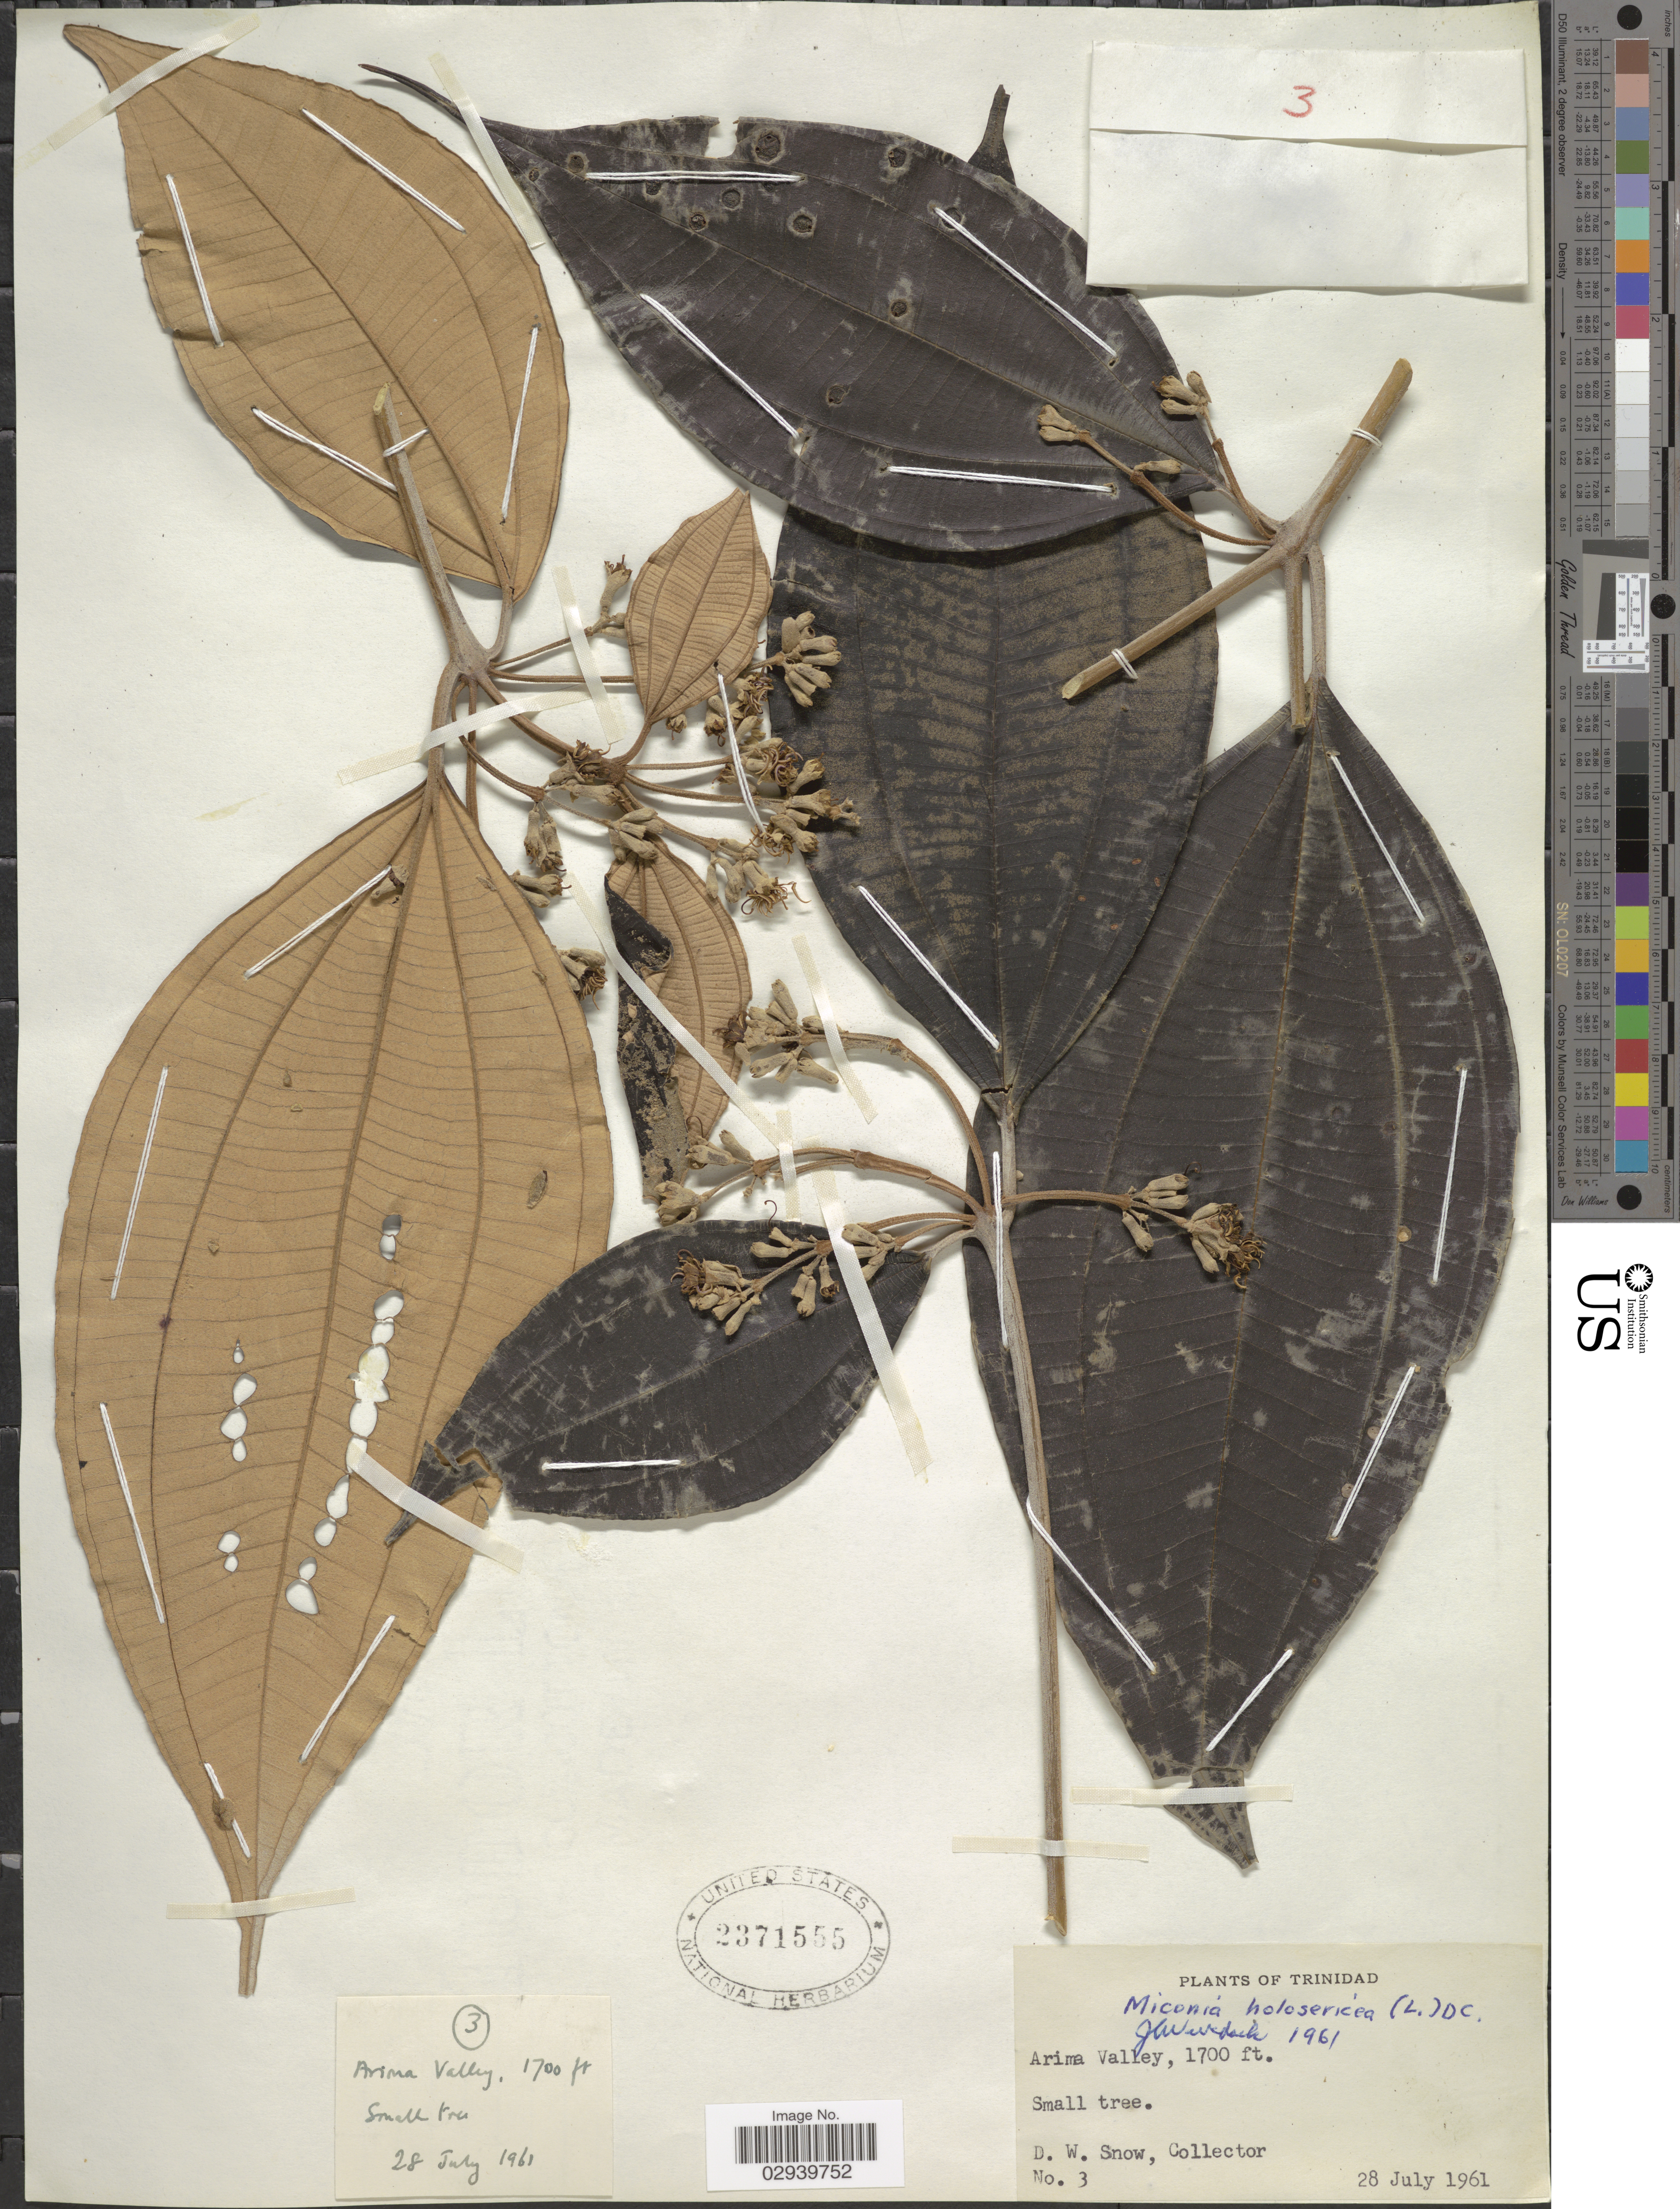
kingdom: Plantae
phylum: Tracheophyta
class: Magnoliopsida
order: Myrtales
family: Melastomataceae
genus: Miconia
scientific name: Miconia holesericea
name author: (L.) DC.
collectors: D. Snow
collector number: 3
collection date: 1961-07-28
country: Trinidad and Tobago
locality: Trinidad. Arima Valley.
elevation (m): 518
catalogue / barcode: US 2371555